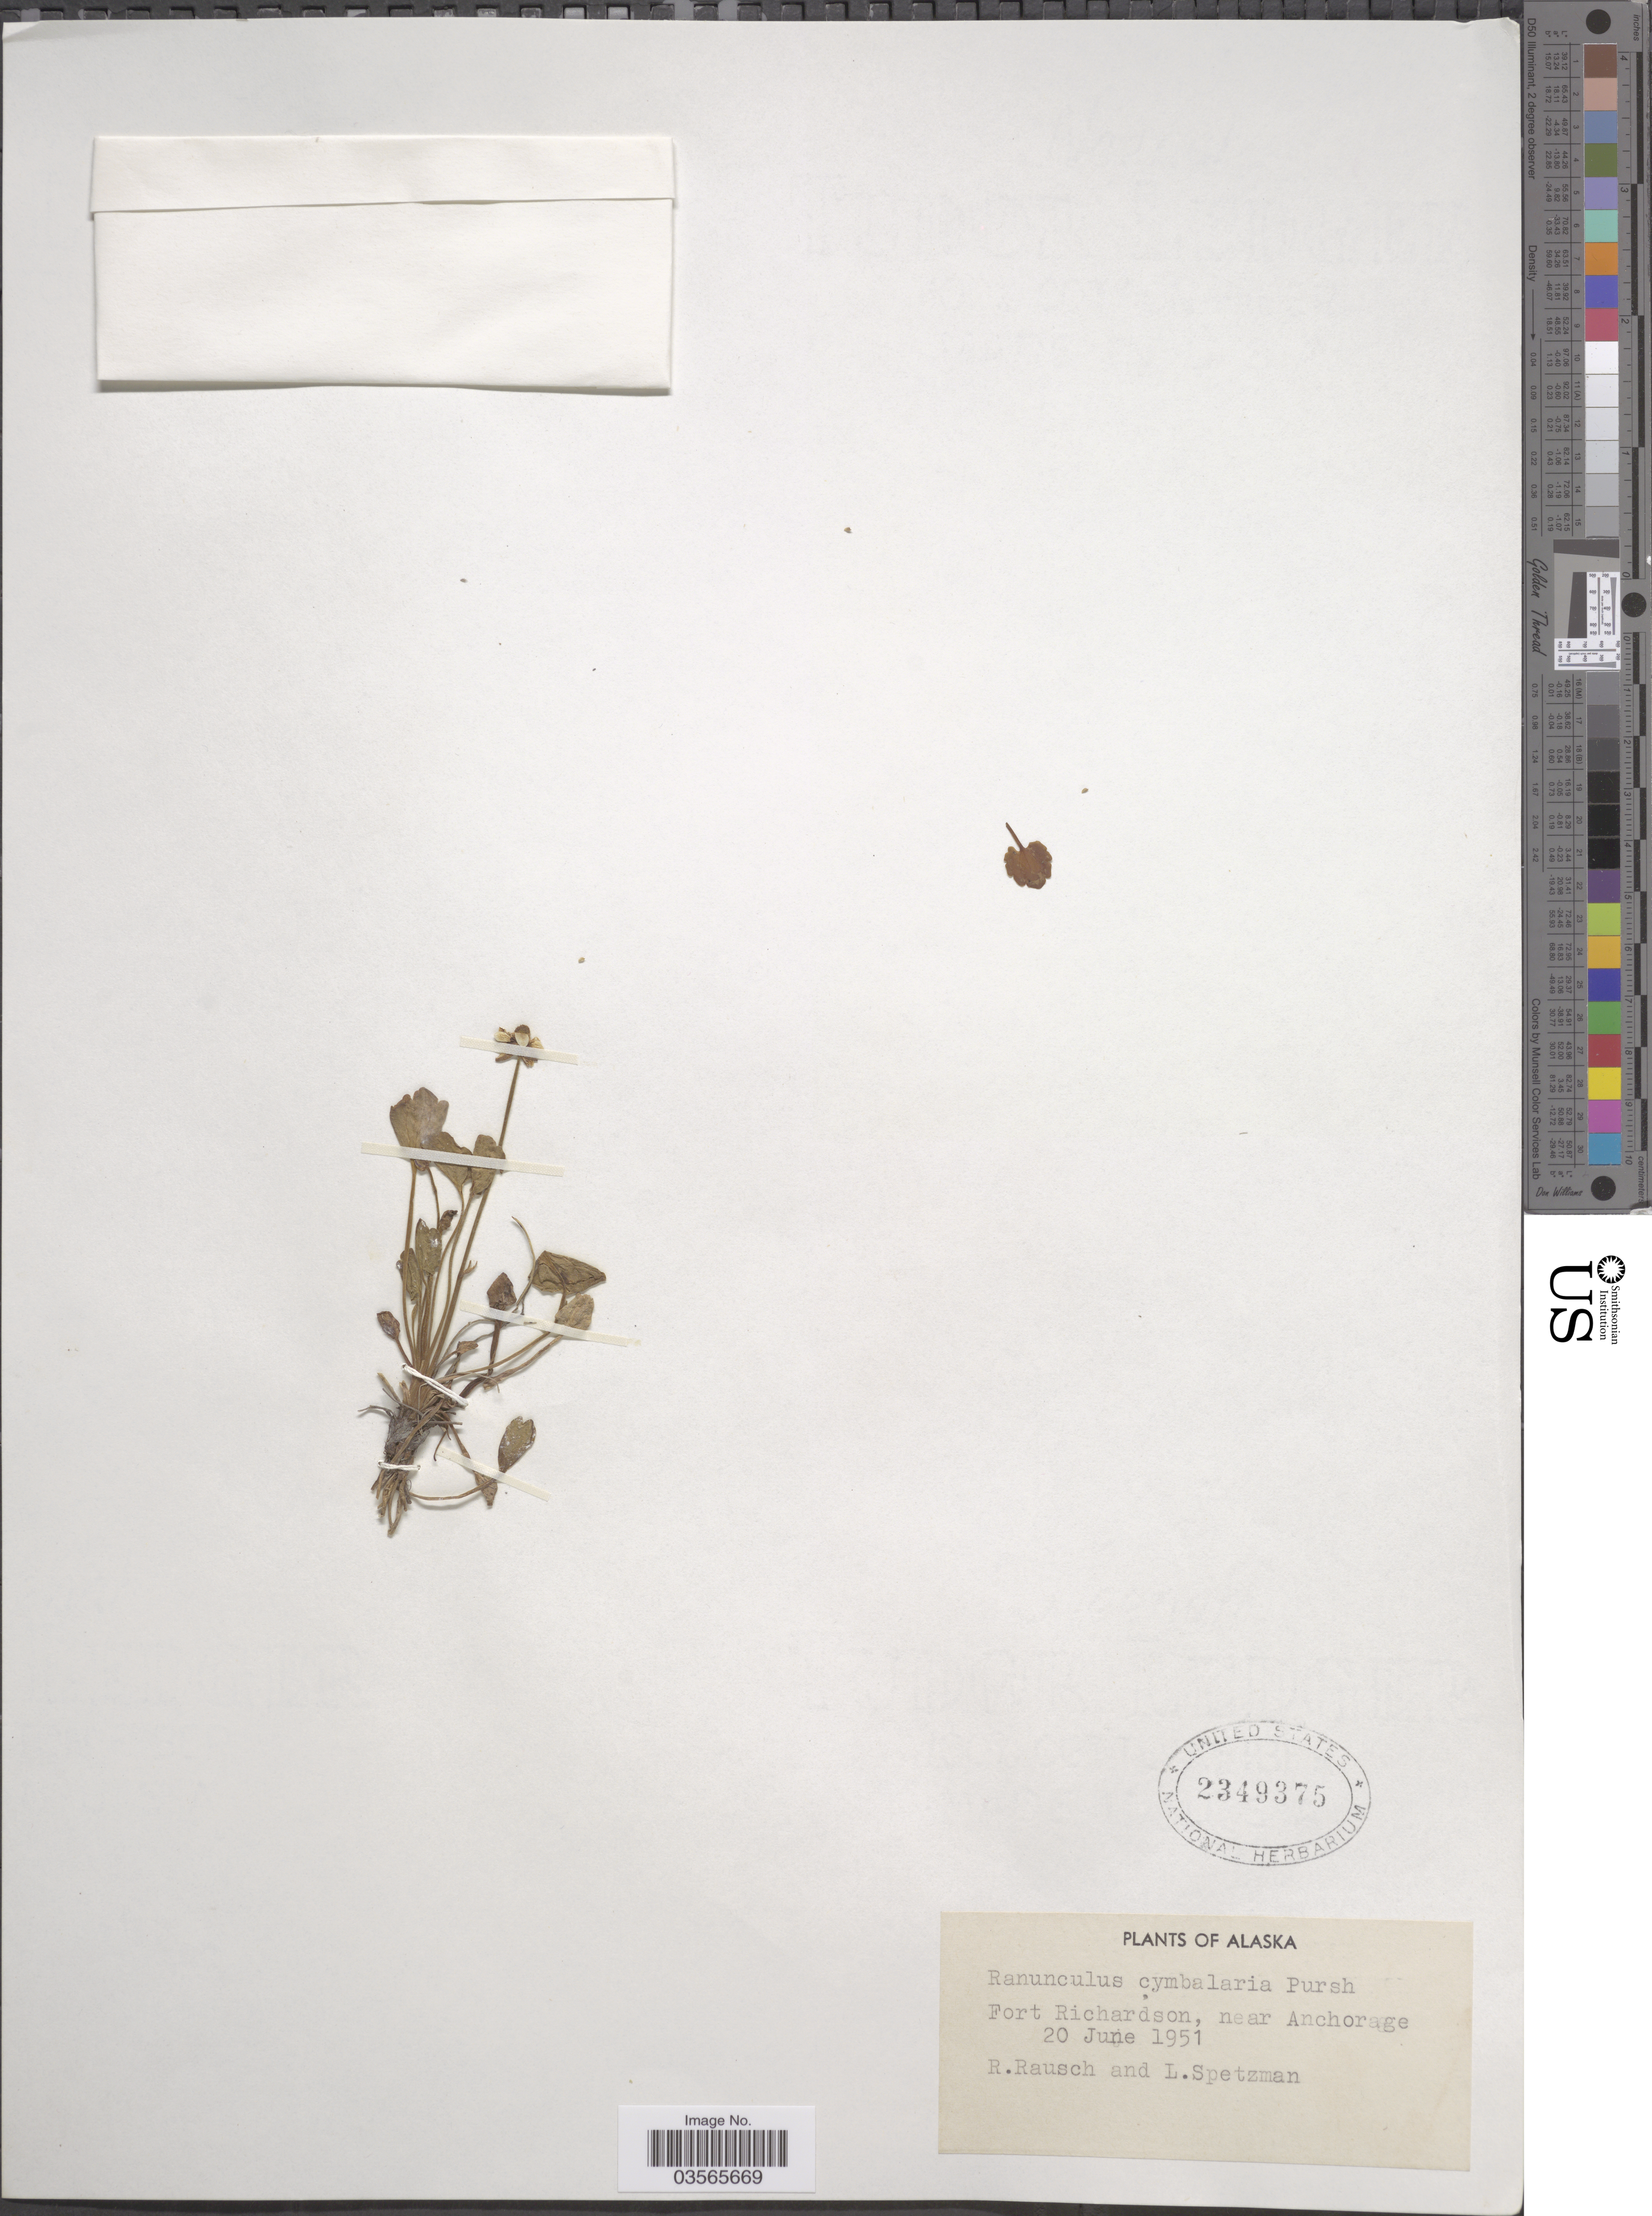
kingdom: Plantae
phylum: Tracheophyta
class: Magnoliopsida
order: Ranunculales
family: Ranunculaceae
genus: Halerpestes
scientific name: Halerpestes cymbalaria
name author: (Pursh) Greene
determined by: Strong, M. T., (US), Smithsonian Institution - National Museum of Natural History (UNITED STATES)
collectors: R. Rausch & L. Spetzman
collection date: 1951-06-20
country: United States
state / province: Alaska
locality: Fort Richardson, near Anchorage.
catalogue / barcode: US 2349375